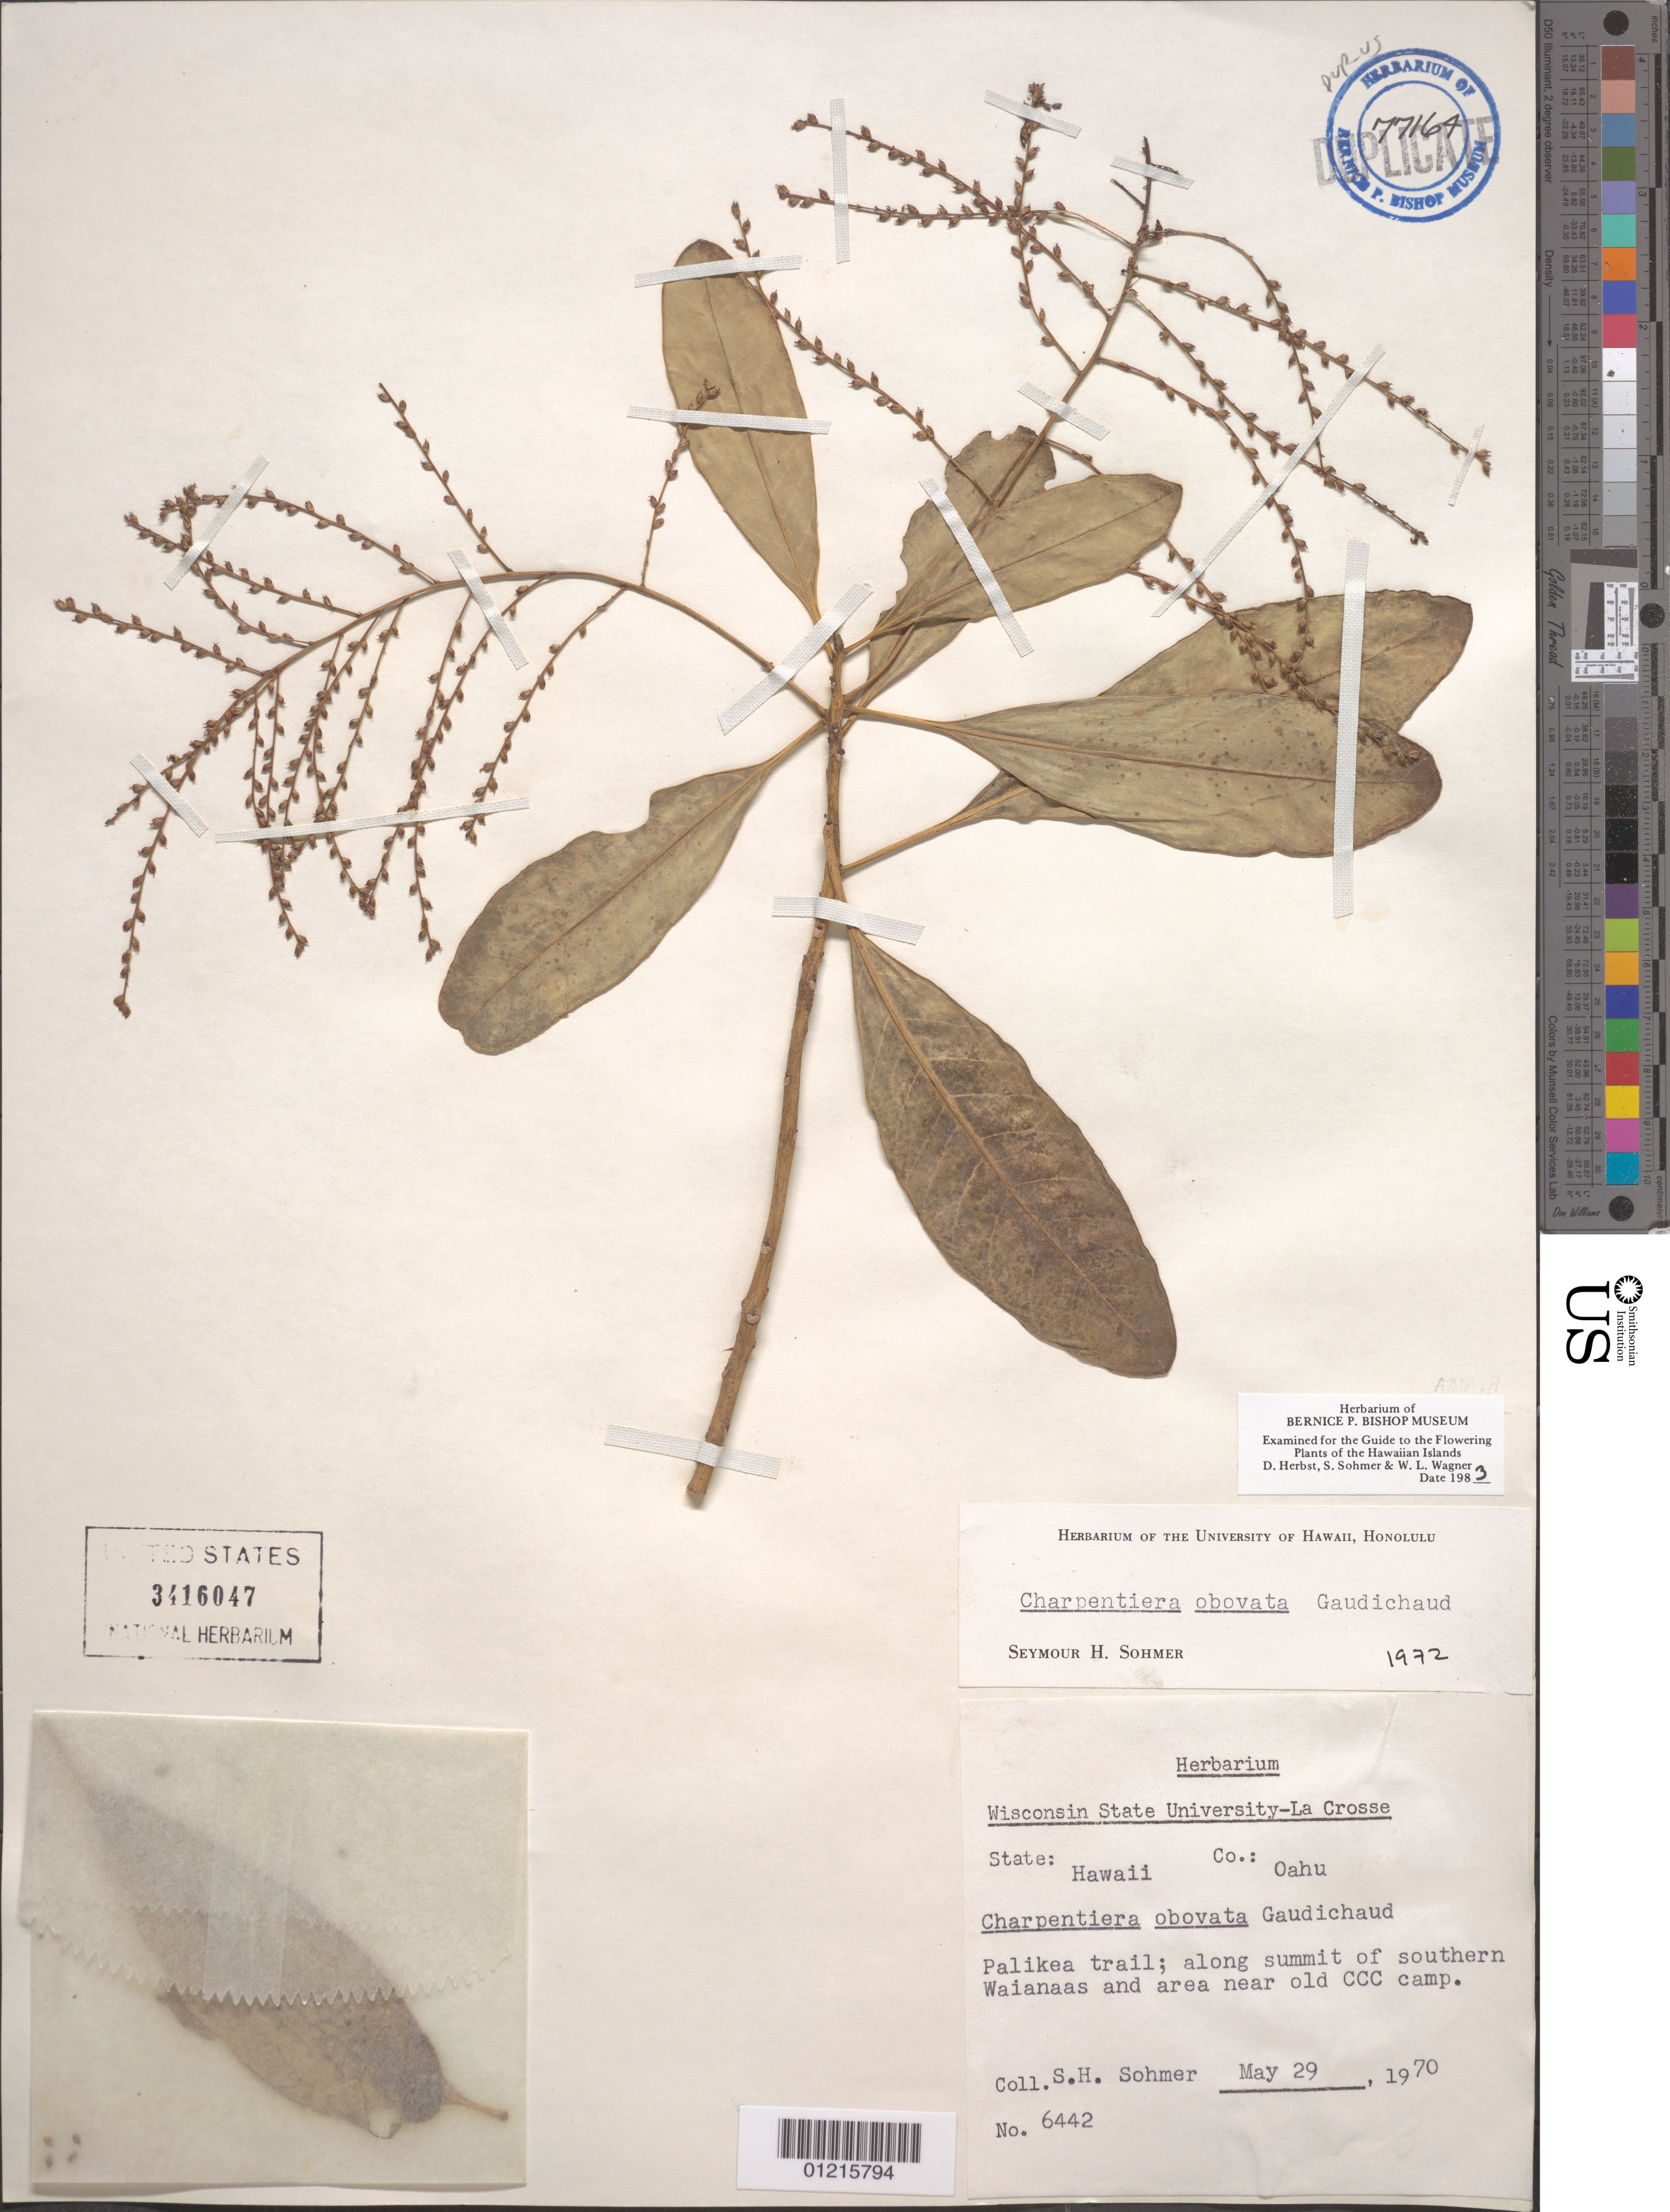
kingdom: Plantae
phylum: Tracheophyta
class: Magnoliopsida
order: Caryophyllales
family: Amaranthaceae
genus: Charpentiera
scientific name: Charpentiera obovata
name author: Gaudich.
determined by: Sohmer, S. H.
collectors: S. H. Sohmer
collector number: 6442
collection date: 1970-05-29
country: United States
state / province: Hawaii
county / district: Honolulu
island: Oahu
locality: Palikea trail, along summit of S Waianaes and area near old C.C.C. camp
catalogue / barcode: US 3416047